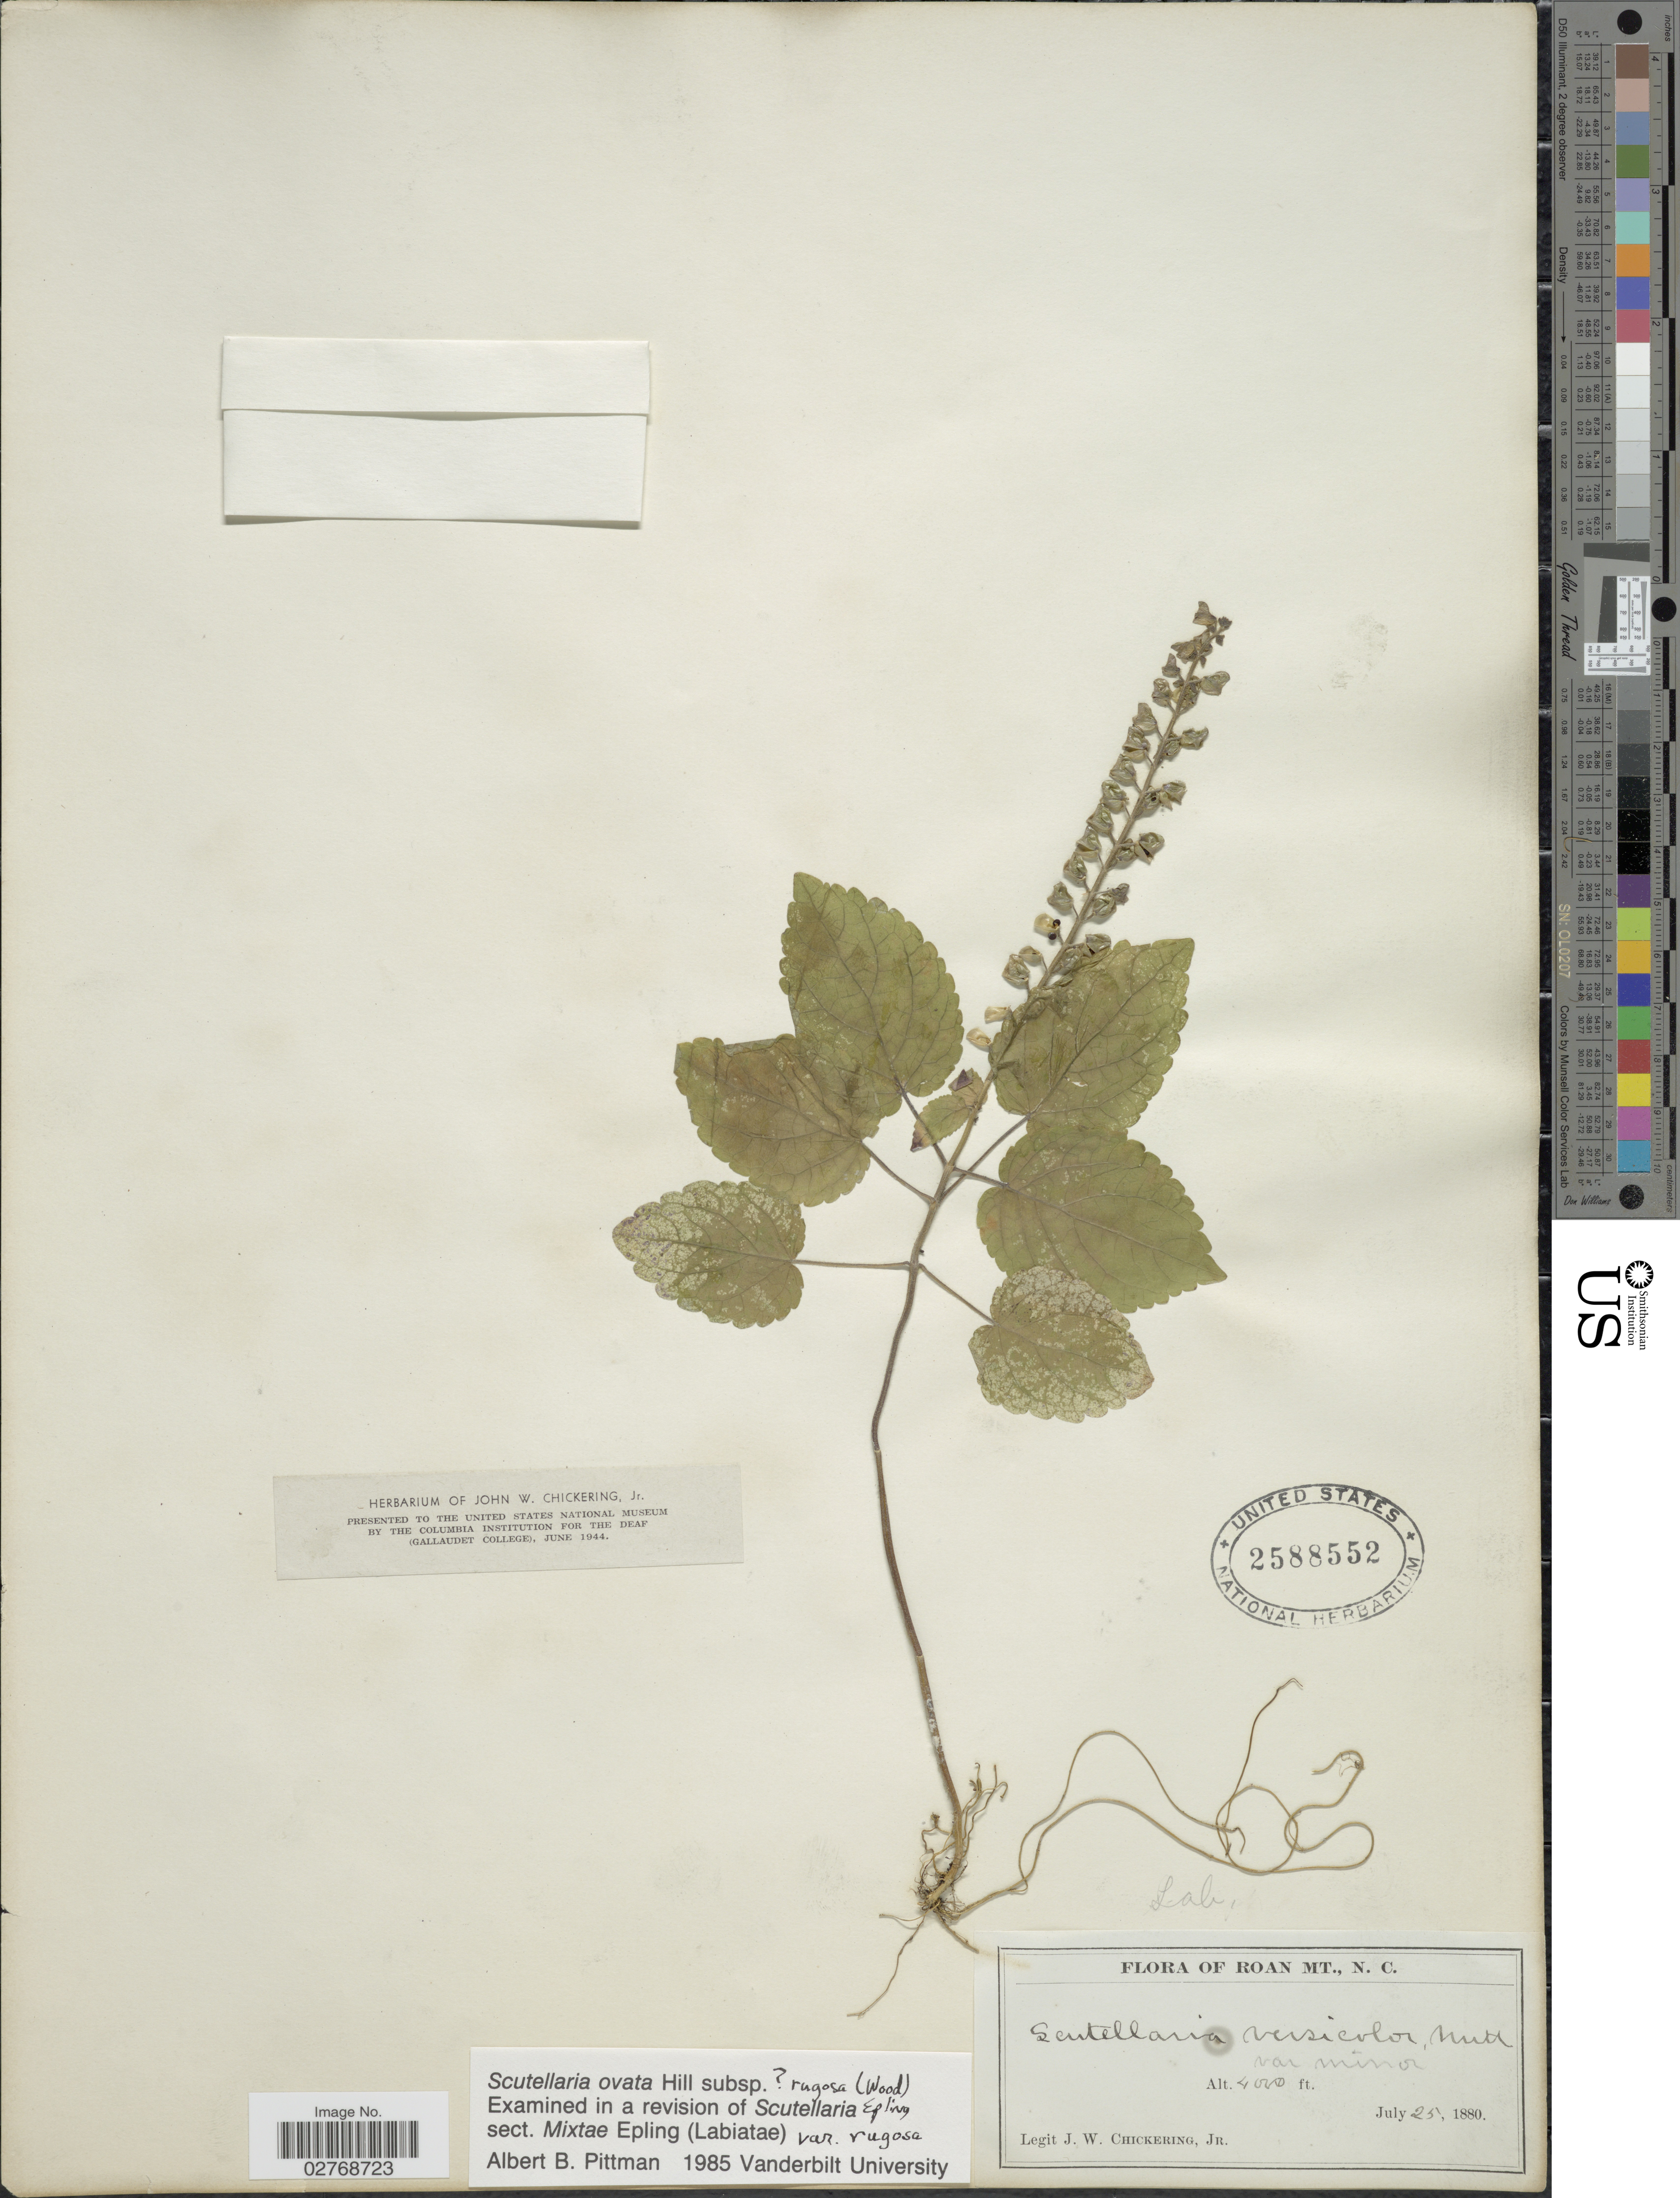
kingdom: Plantae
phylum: Tracheophyta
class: Magnoliopsida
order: Lamiales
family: Lamiaceae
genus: Scutellaria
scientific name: Scutellaria ovata subsp. rugosa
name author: (Alph. Wood) Epling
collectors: J. W. Chickering Jr.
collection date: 1880-07-25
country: United States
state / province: North Carolina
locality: Roan Mt.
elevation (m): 1219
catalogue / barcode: US 2588552